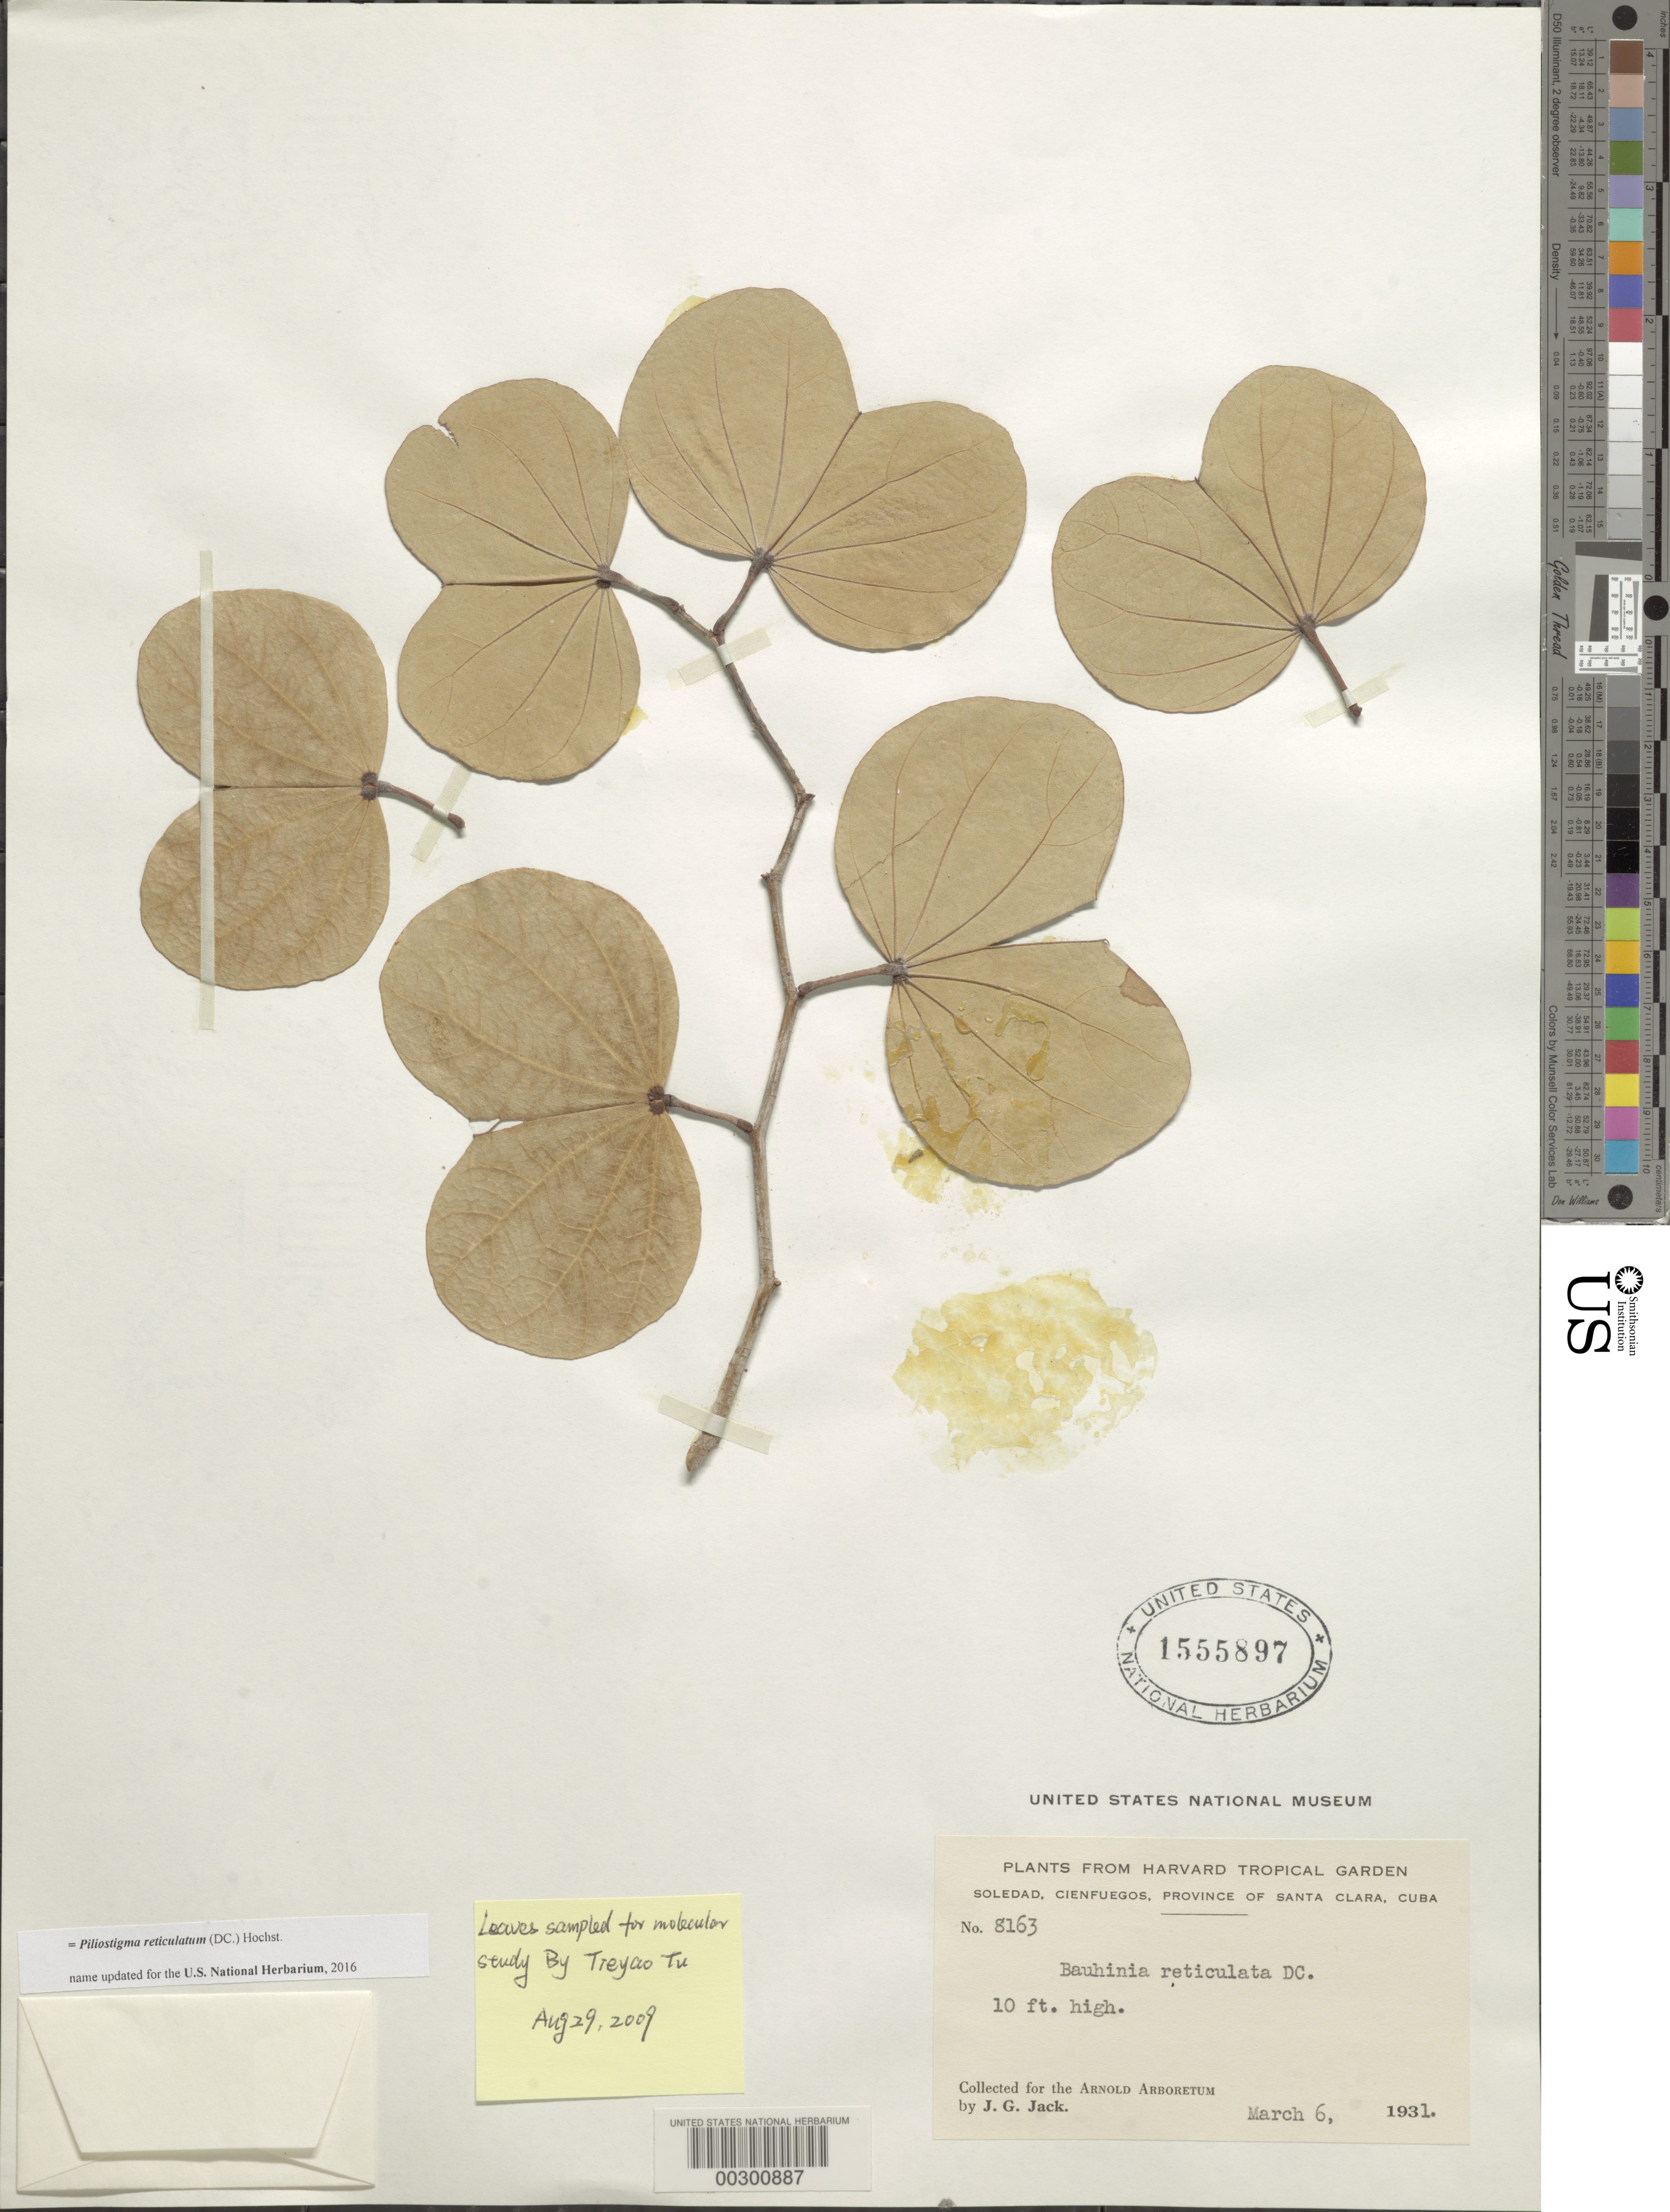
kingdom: Plantae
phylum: Tracheophyta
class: Magnoliopsida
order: Fabales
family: Fabaceae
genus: Piliostigma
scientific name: Piliostigma reticulatum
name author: (DC.) Hochst.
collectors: J. G. Jack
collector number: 8163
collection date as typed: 06 Mar 1931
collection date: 1931-03-06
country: Cuba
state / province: Las Villas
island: Greater Antilles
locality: Harvard tropical garden, soledad, cienfuegos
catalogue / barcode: US 1555897